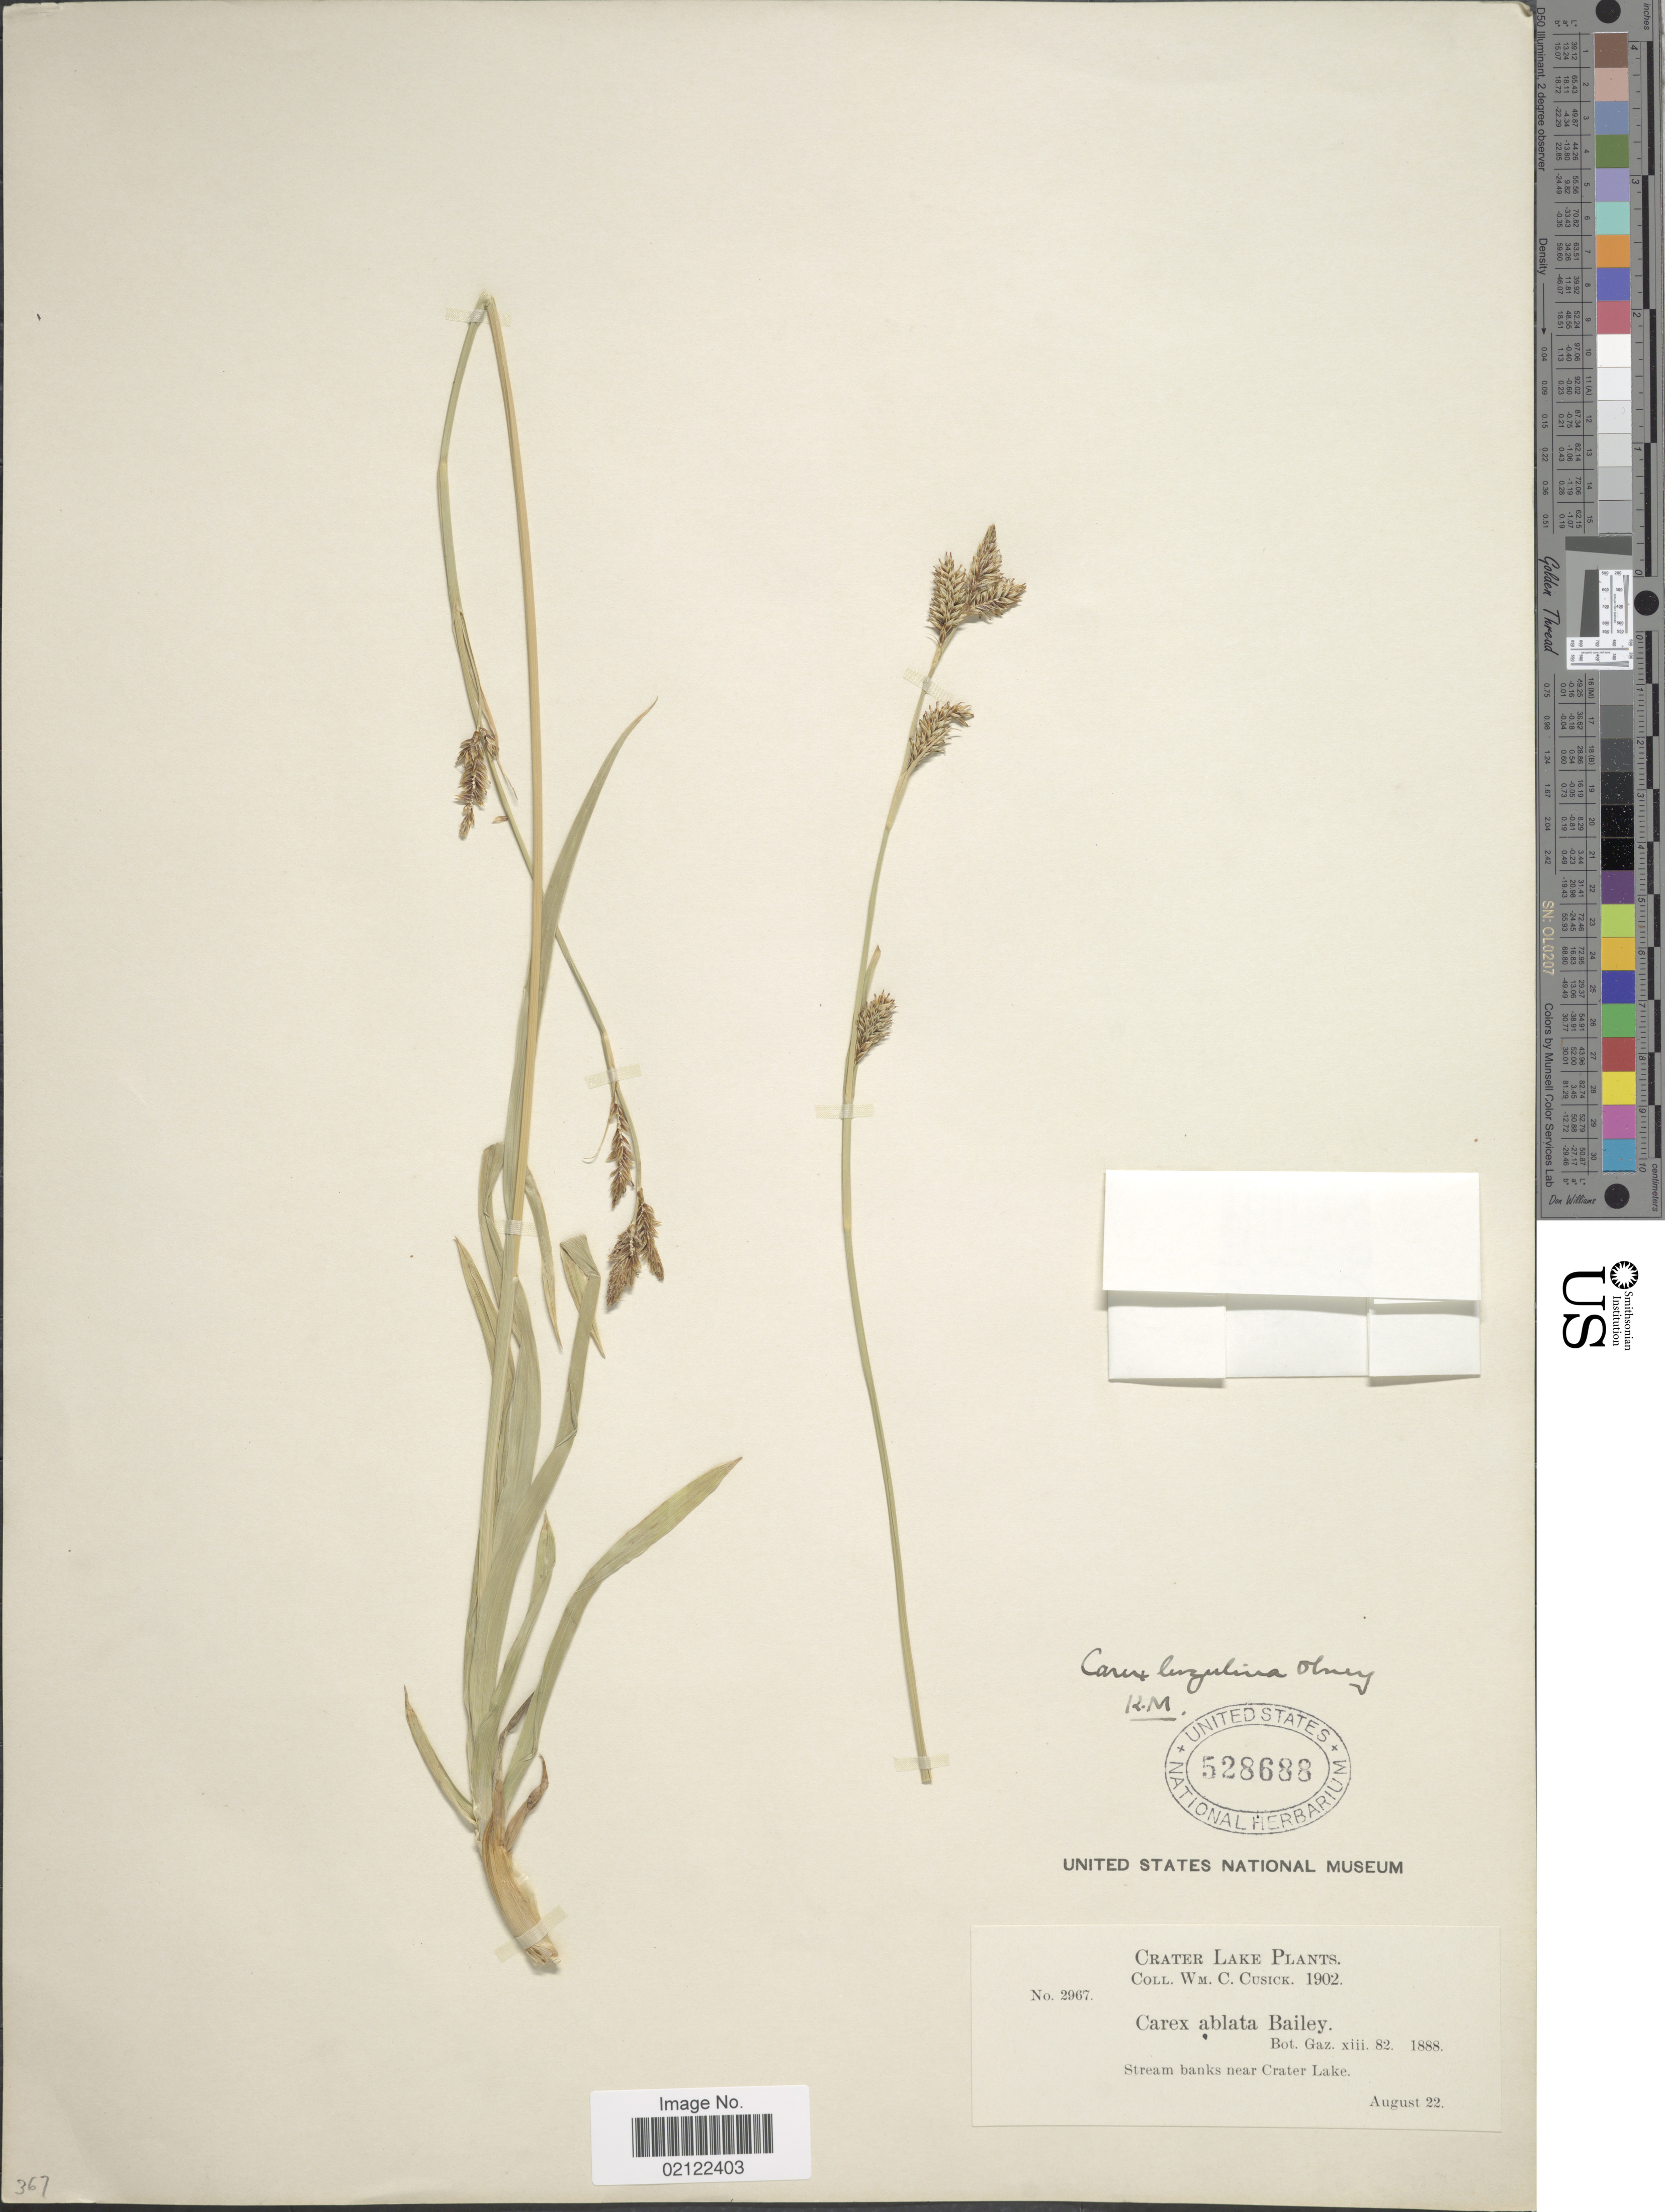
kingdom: Plantae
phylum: Tracheophyta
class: Liliopsida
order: Poales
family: Cyperaceae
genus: Carex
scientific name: Carex luzulina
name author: Olney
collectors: W. C. Cusick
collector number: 2967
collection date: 1902-08-22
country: United States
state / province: Oregon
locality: Crater lake. Stream banks near Crater Lake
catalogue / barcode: US 528688